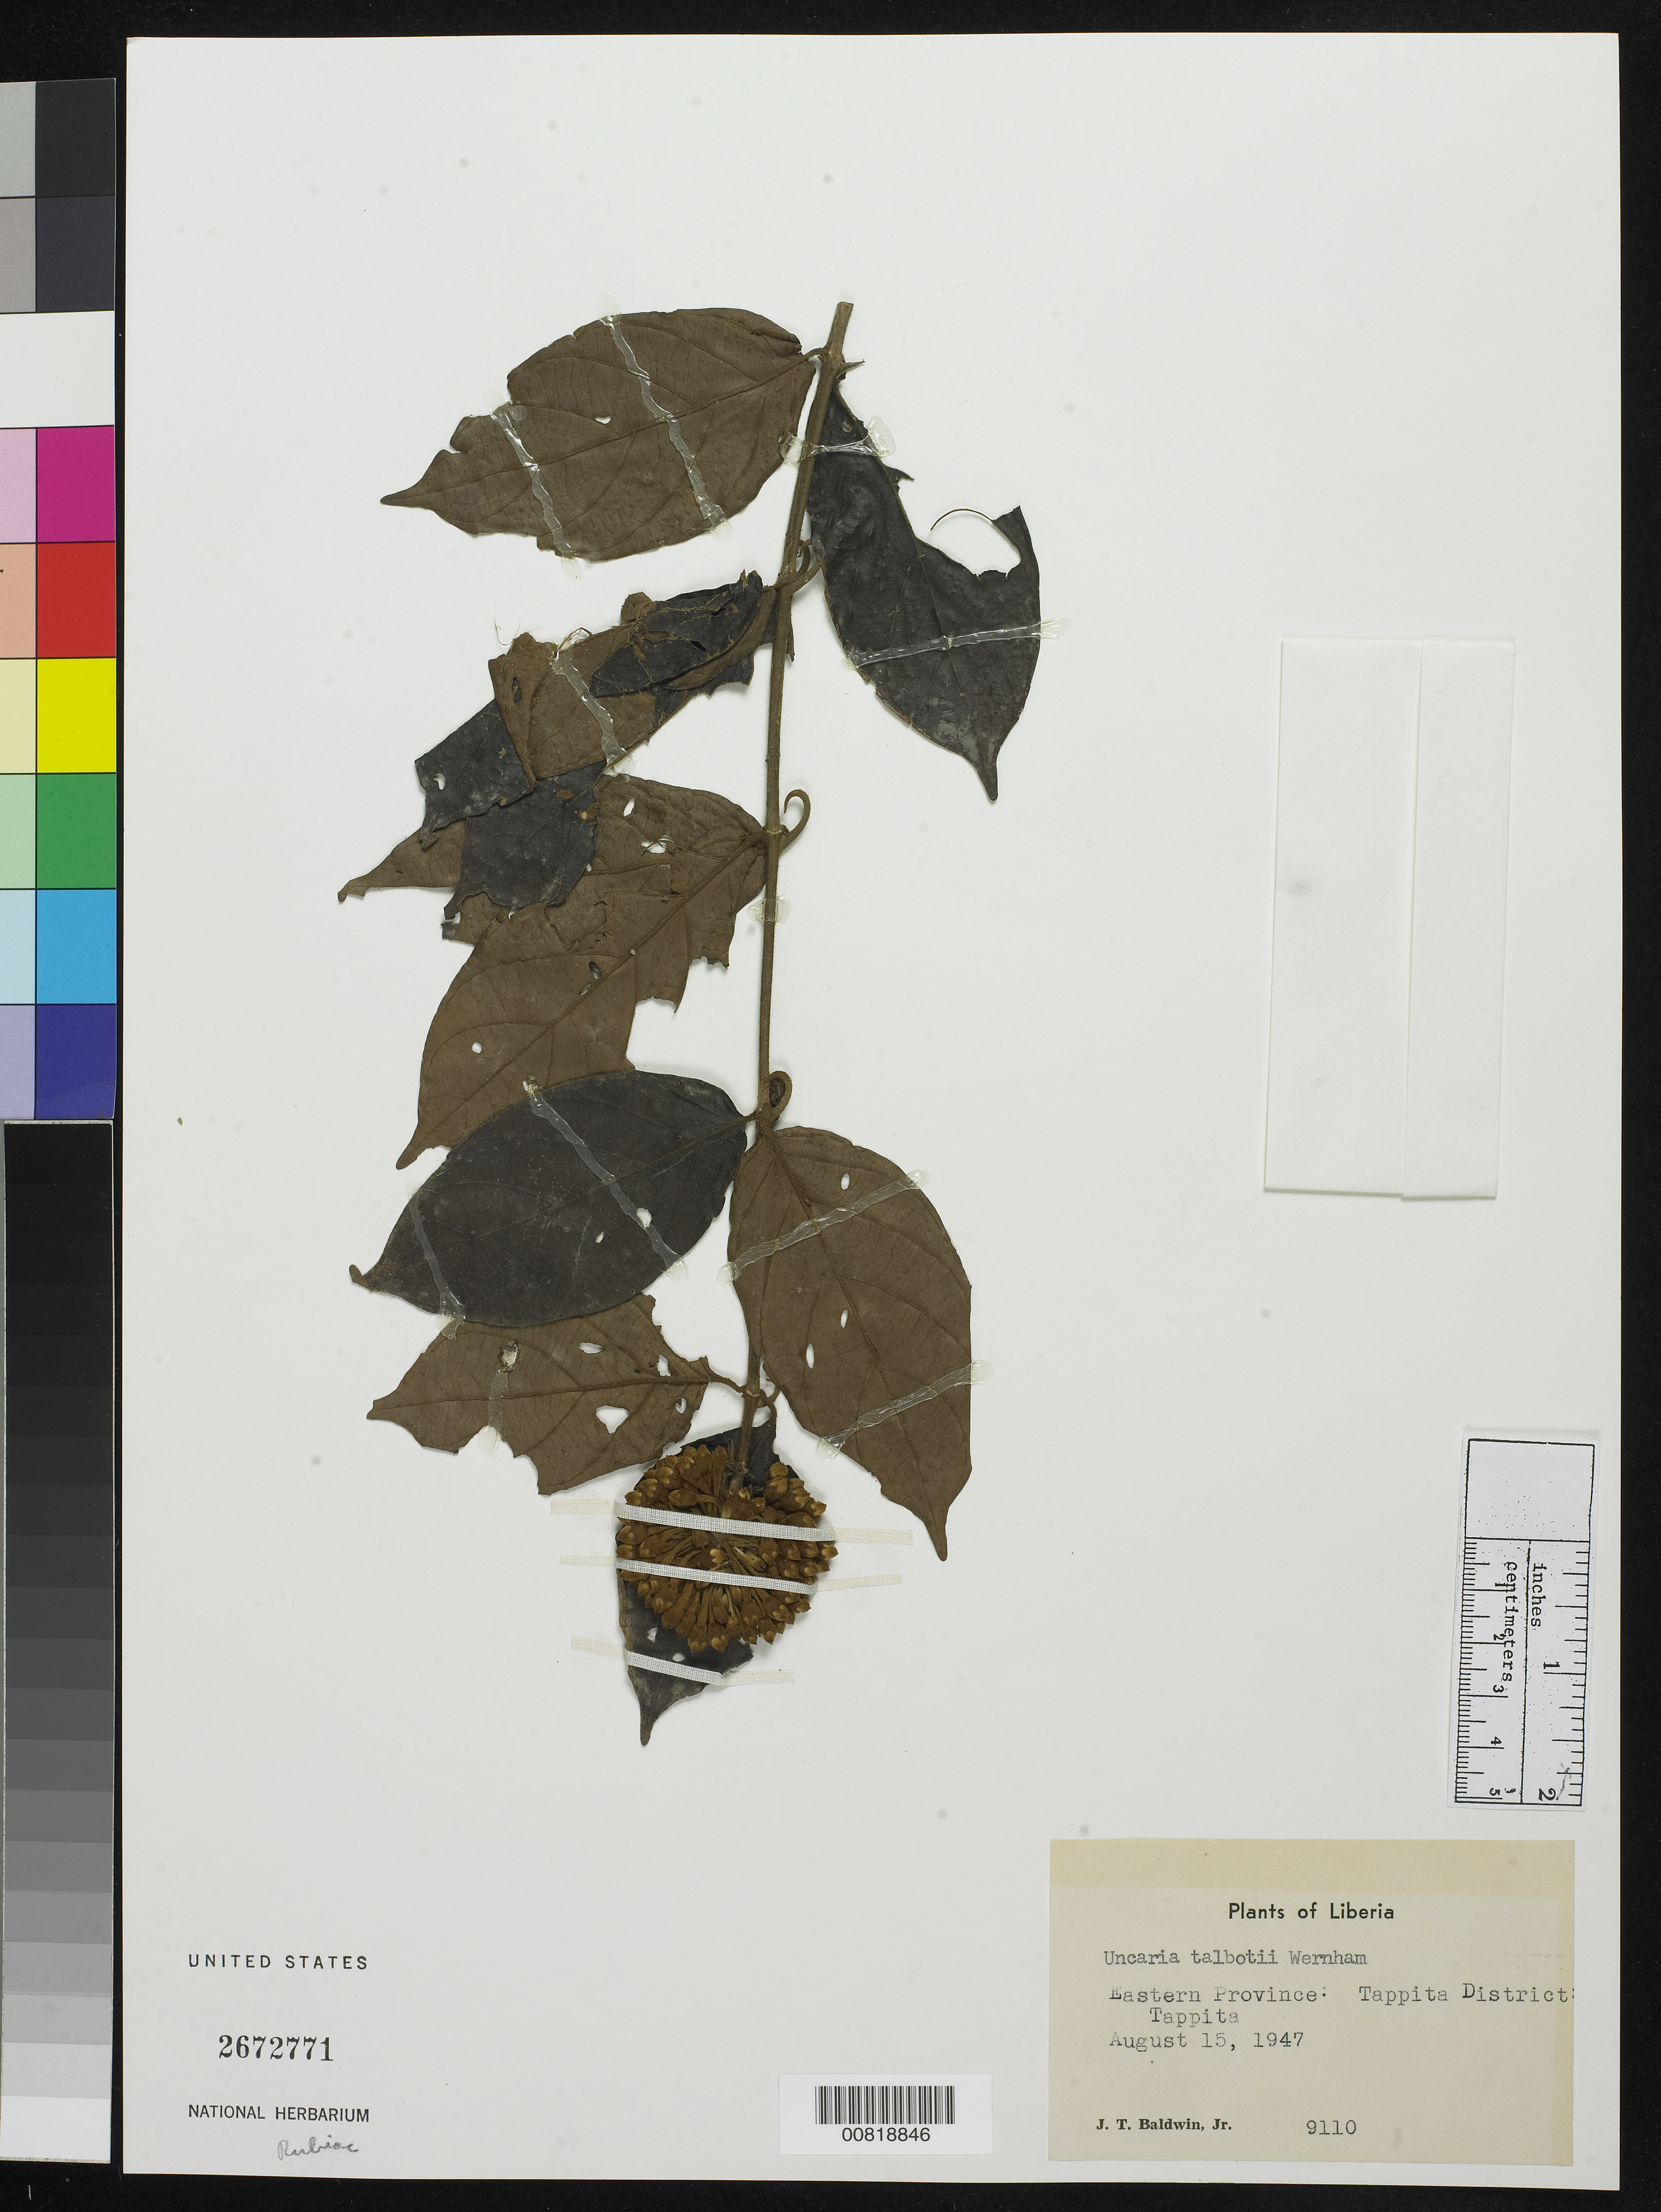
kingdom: Plantae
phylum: Tracheophyta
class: Magnoliopsida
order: Gentianales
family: Rubiaceae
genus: Uncaria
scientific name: Uncaria talbotii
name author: Wernham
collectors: J. T. Baldwin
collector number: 9110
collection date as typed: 15 Aug 1947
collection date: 1947-08-15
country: Liberia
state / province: Nimba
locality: Eastern Province: Tappita District, Tappita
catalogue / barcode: US 2672771